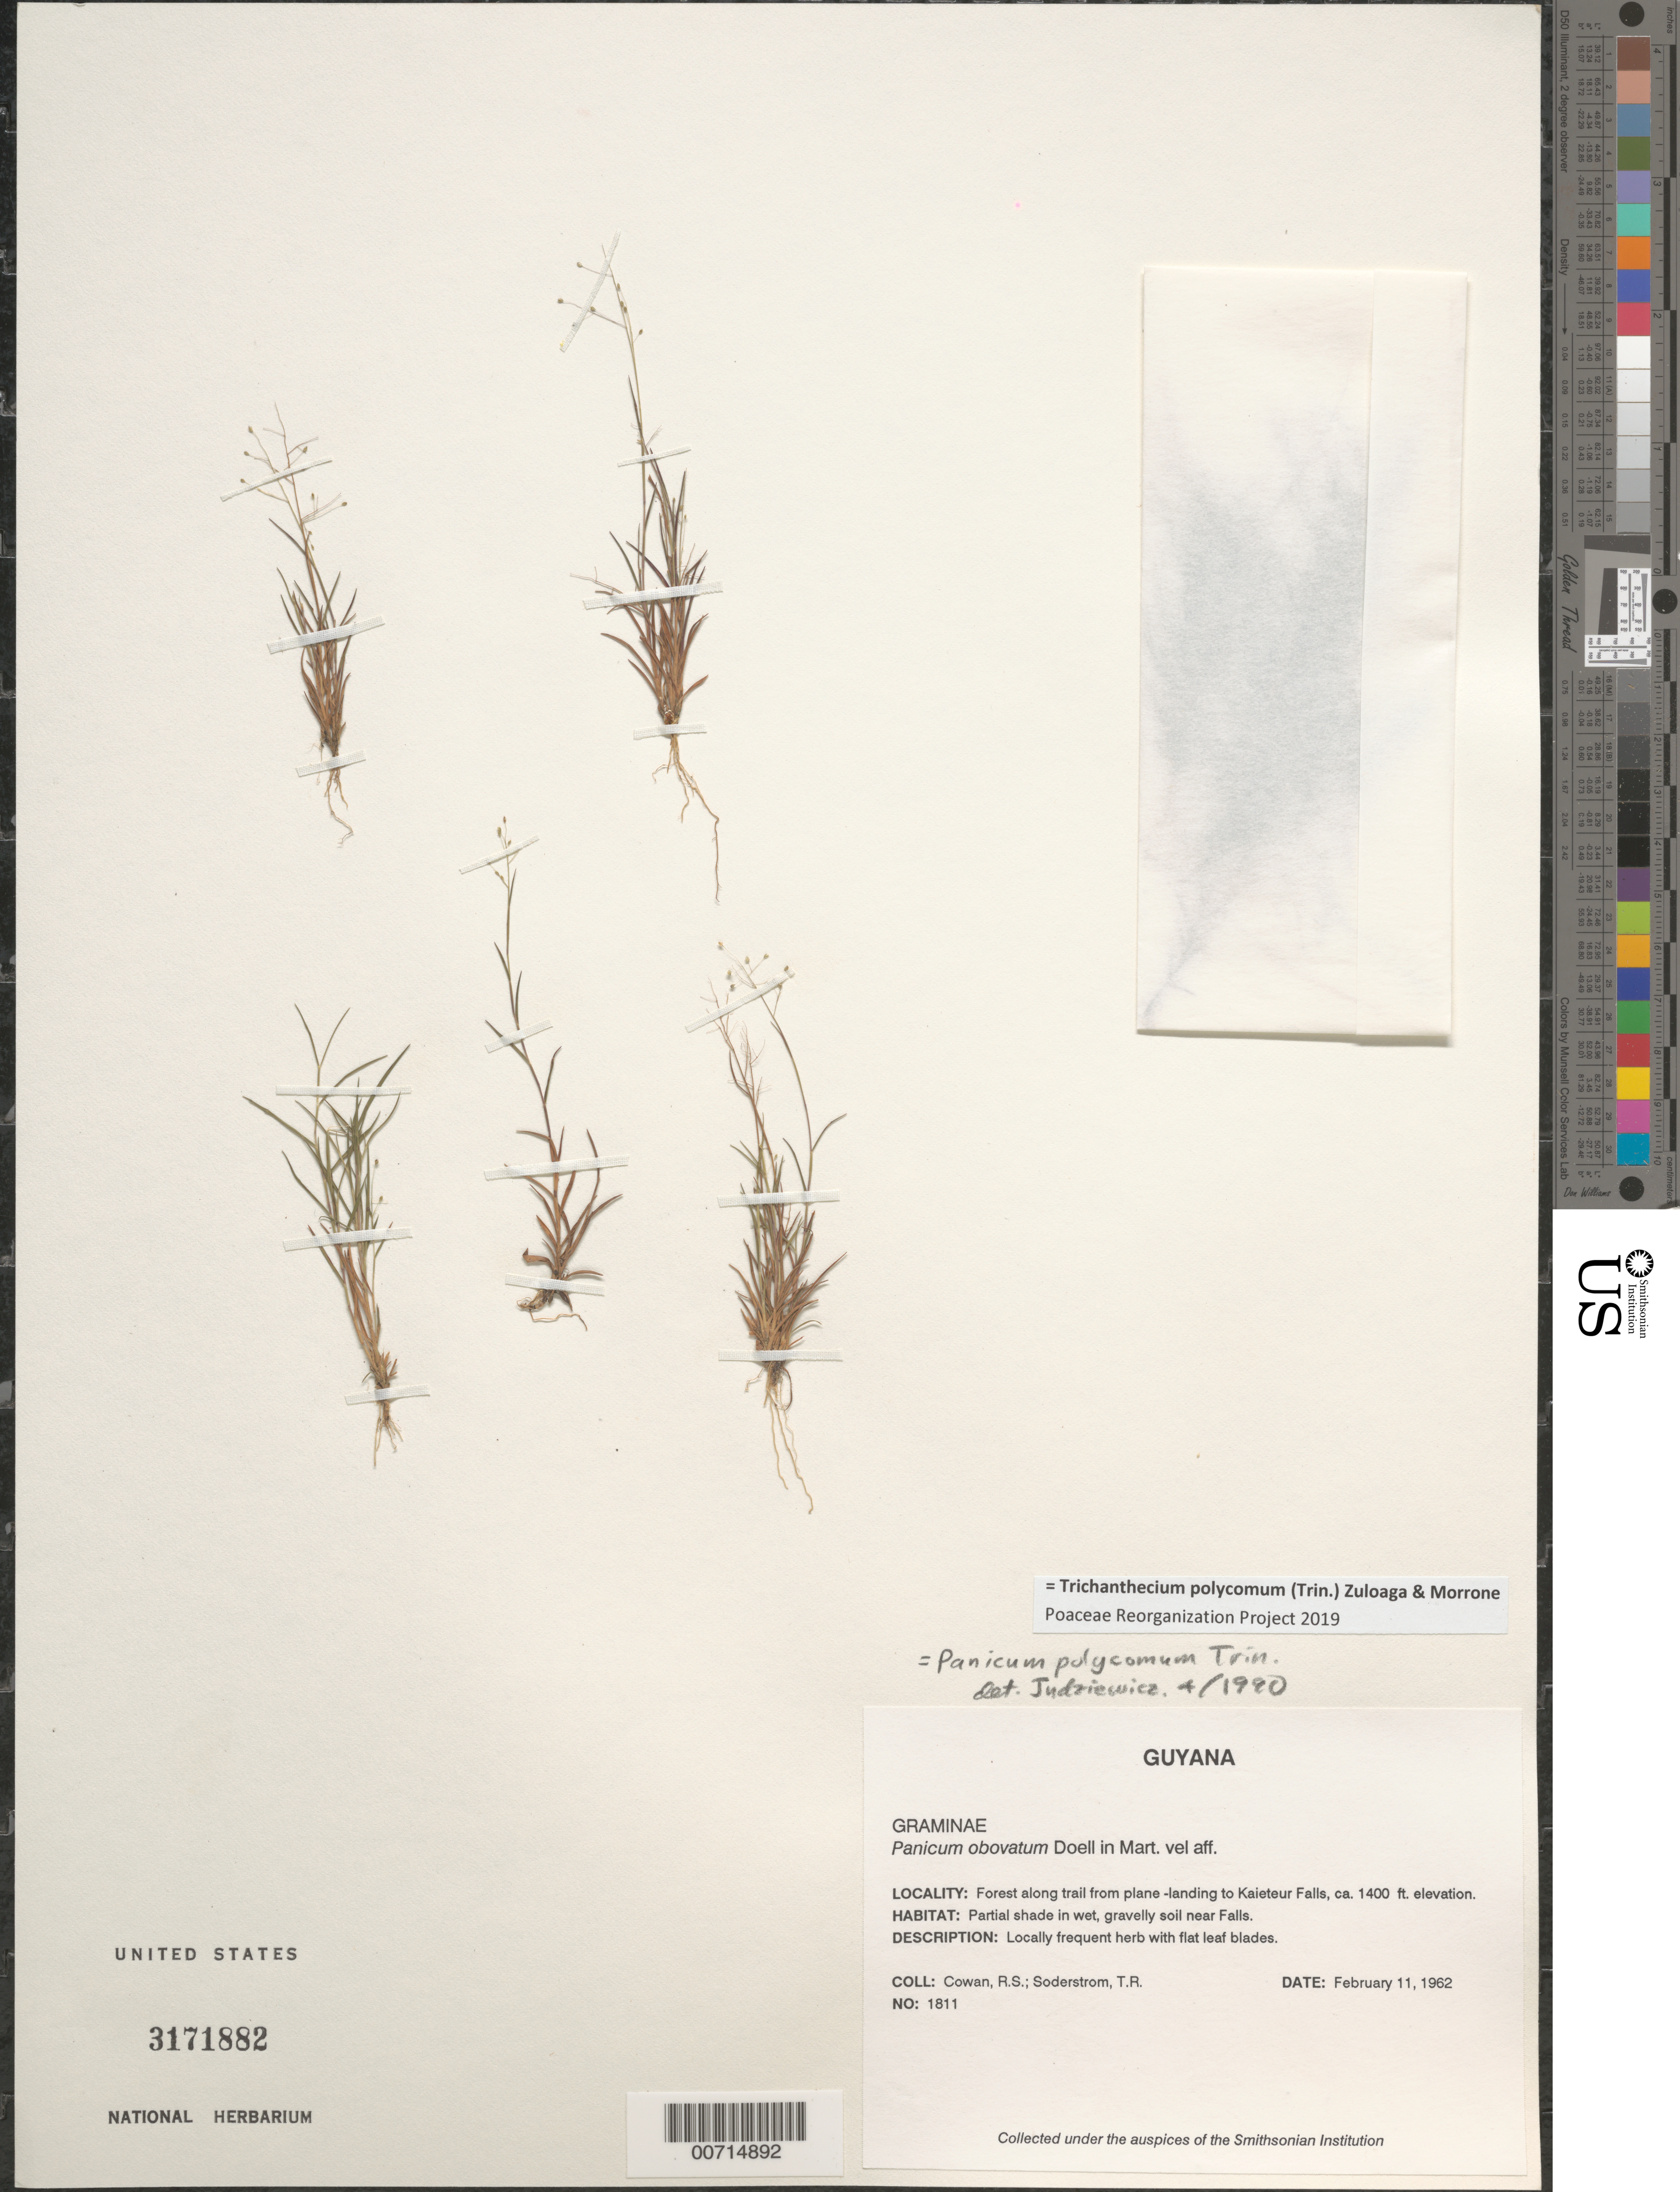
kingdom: Plantae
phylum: Tracheophyta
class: Liliopsida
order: Poales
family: Poaceae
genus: Trichanthecium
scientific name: Trichanthecium polycomum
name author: (Trin.) Zuloaga & Morrone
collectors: R. S. Cowan & T. R. Soderstrom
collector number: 1811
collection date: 1962-02-11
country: Guyana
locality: Forest along trail from plane-landing to Kaieteur Falls.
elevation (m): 427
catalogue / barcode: US 3171882